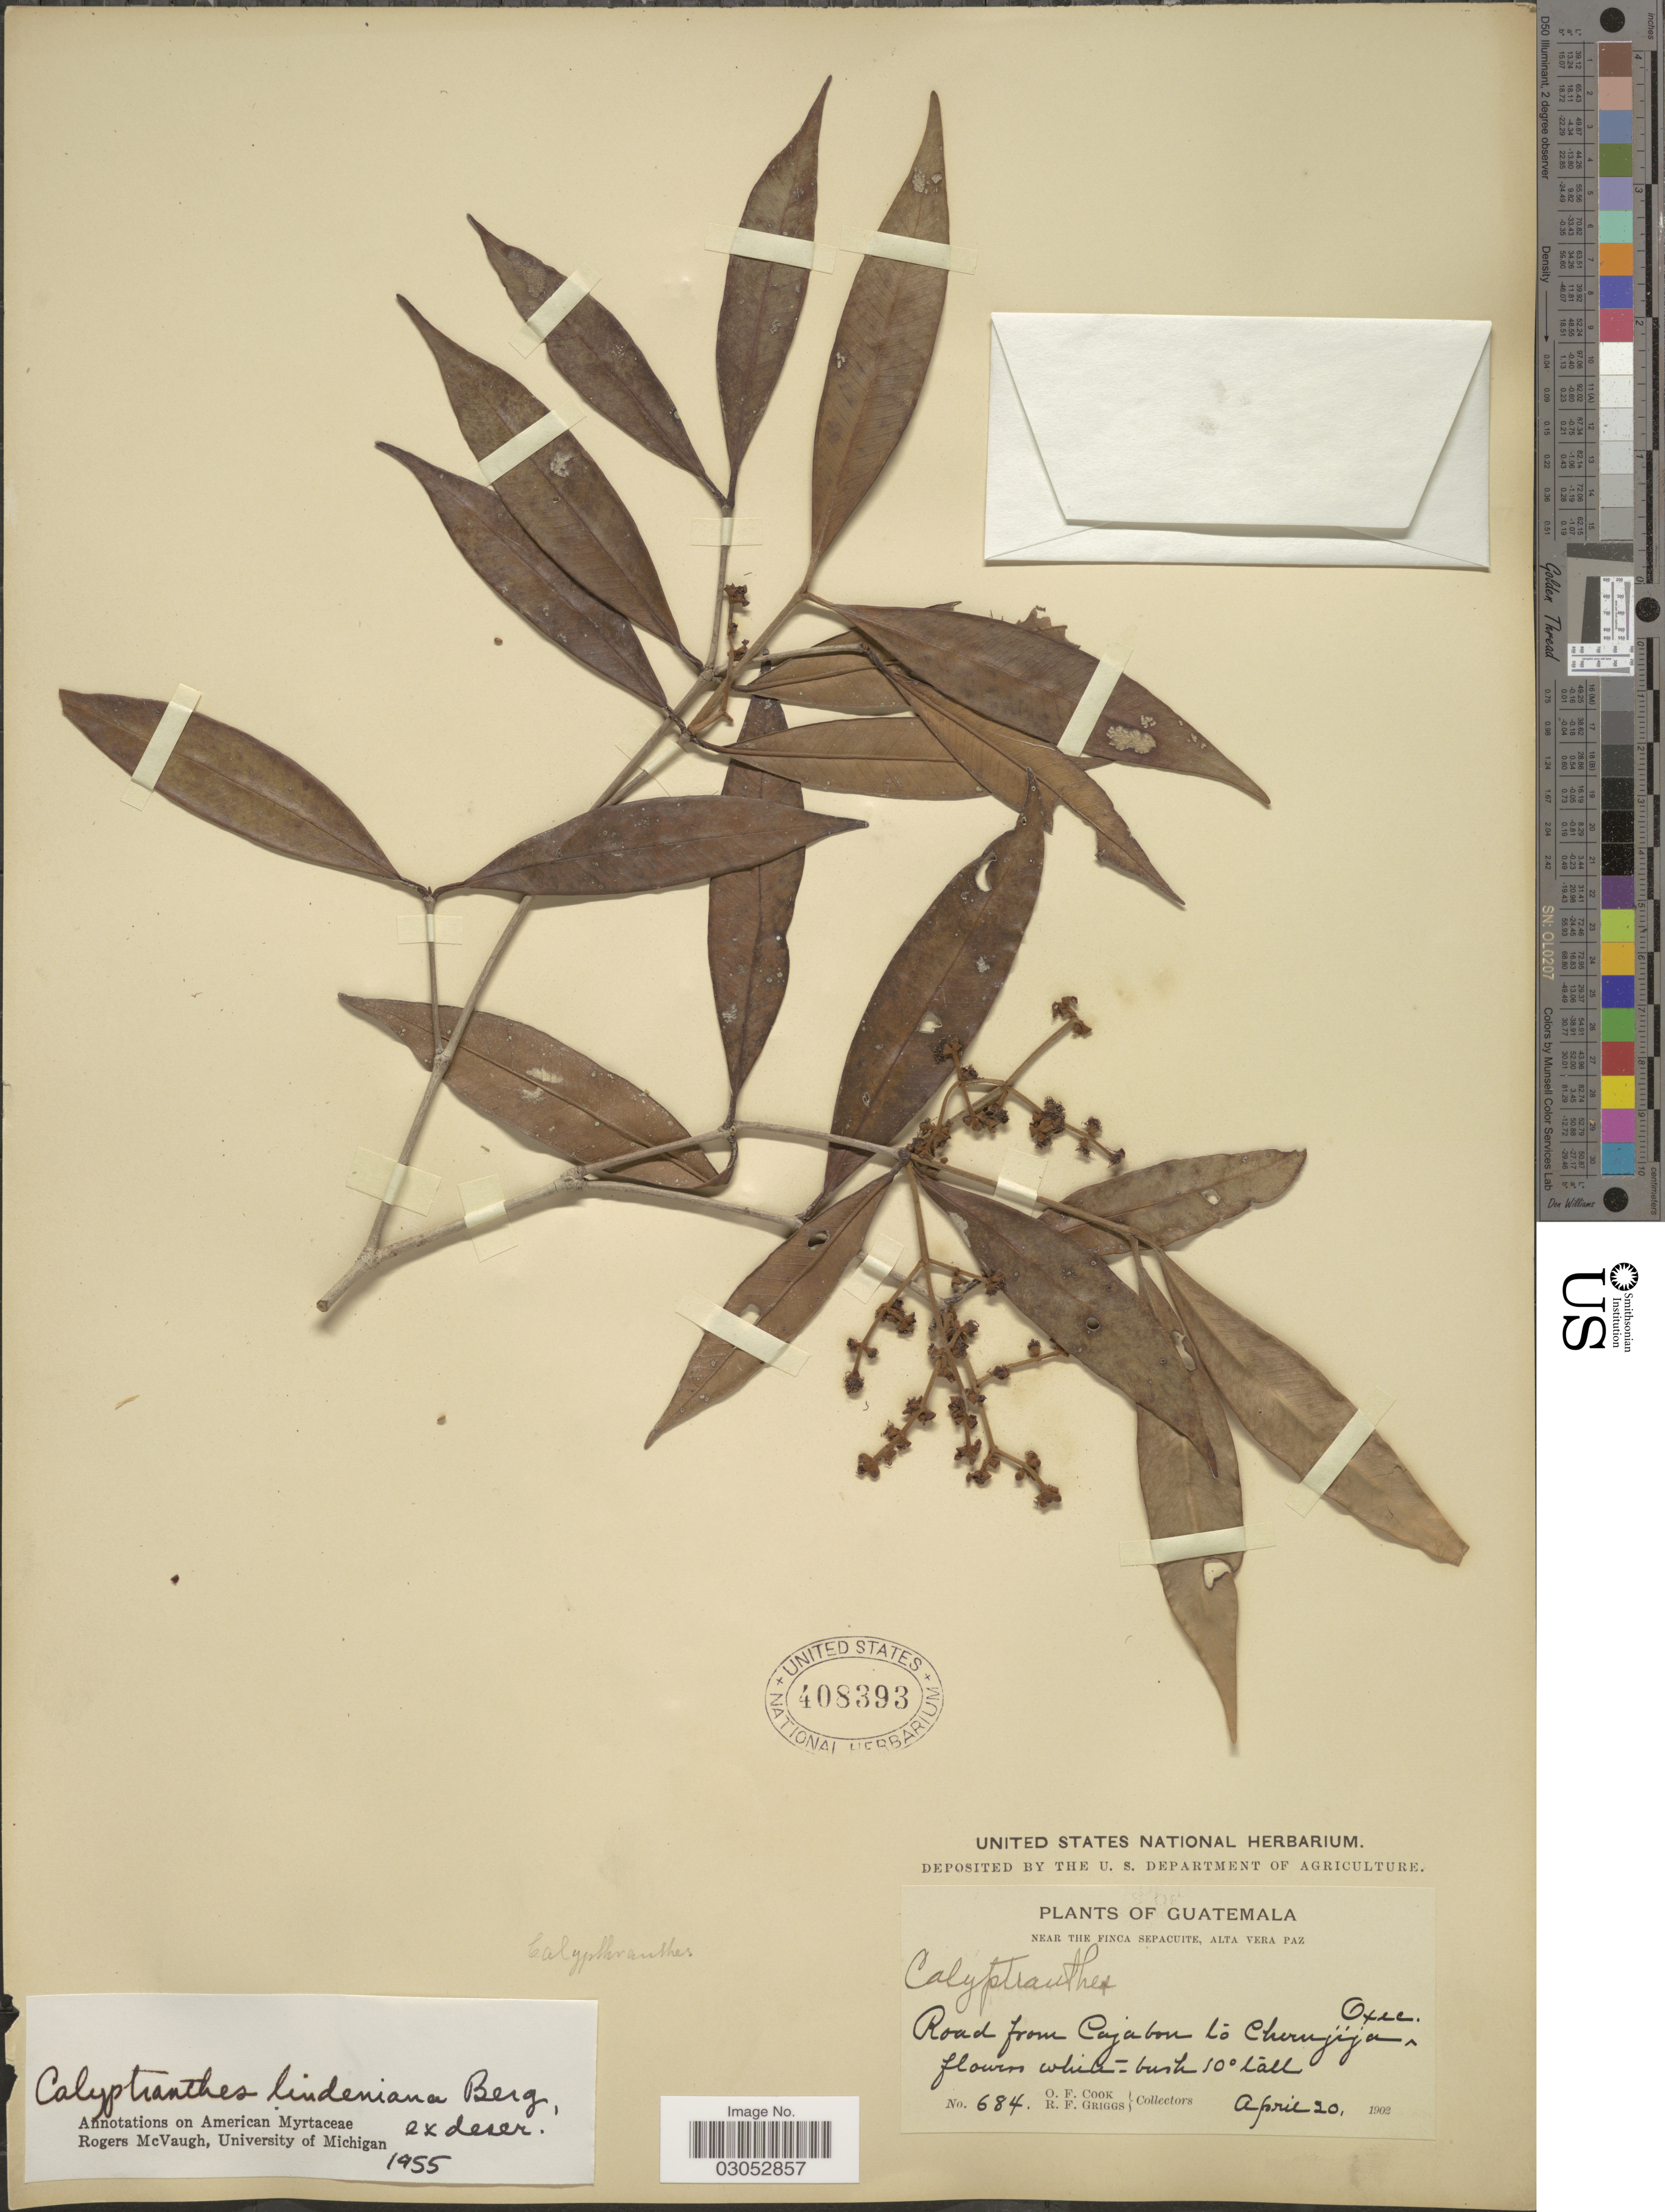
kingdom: Plantae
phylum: Tracheophyta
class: Magnoliopsida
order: Myrtales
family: Myrtaceae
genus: Myrcia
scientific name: Myrcia calderonii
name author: (Standl.) A.R. Lourenço & Sánchez-Cháv.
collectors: O. F. Cook & R. F. Griggs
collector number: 684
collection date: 1902-04-20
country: Guatemala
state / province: Alta Verapaz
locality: Near the Finca Sepacuite, Alta Vera Paz, Road from Cajabon to Cherujija Oxec.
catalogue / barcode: US 408393